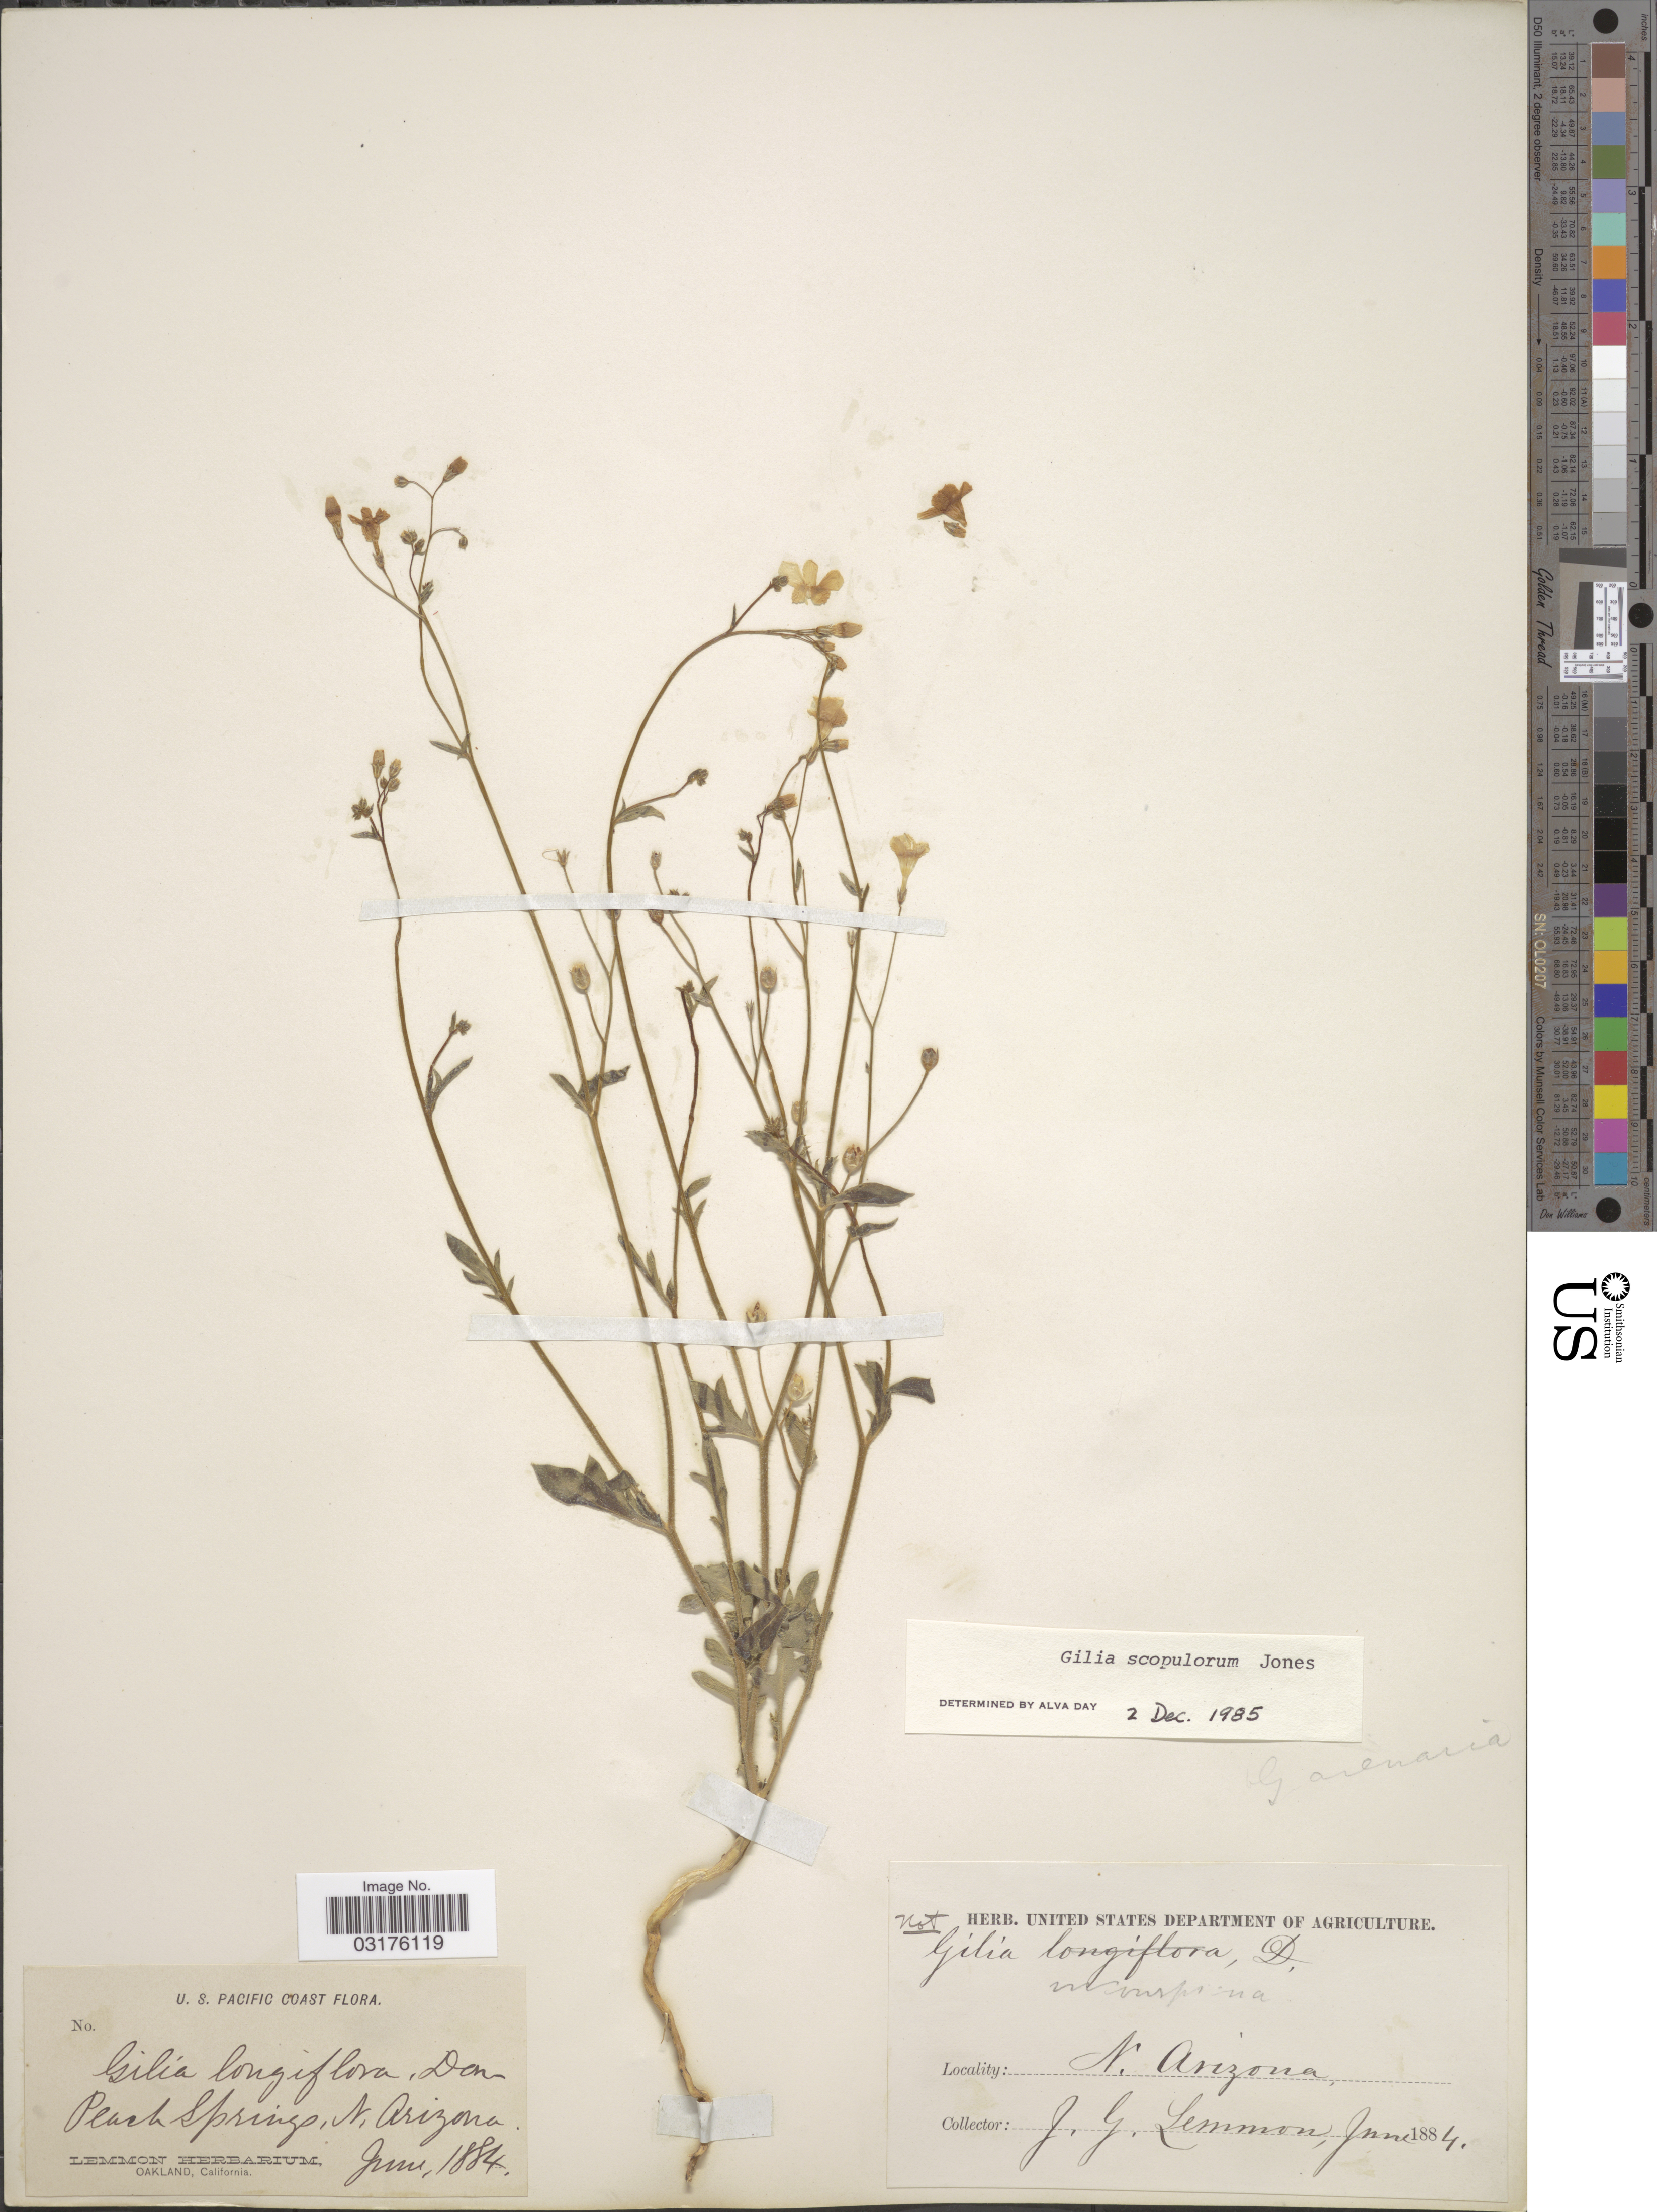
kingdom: Plantae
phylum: Tracheophyta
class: Magnoliopsida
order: Ericales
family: Polemoniaceae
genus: Gilia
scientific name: Gilia scopulorum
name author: M.E. Jones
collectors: J. Lemmon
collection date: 1884-06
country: United States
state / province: Arizona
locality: Peach Springs, N. Arizona.